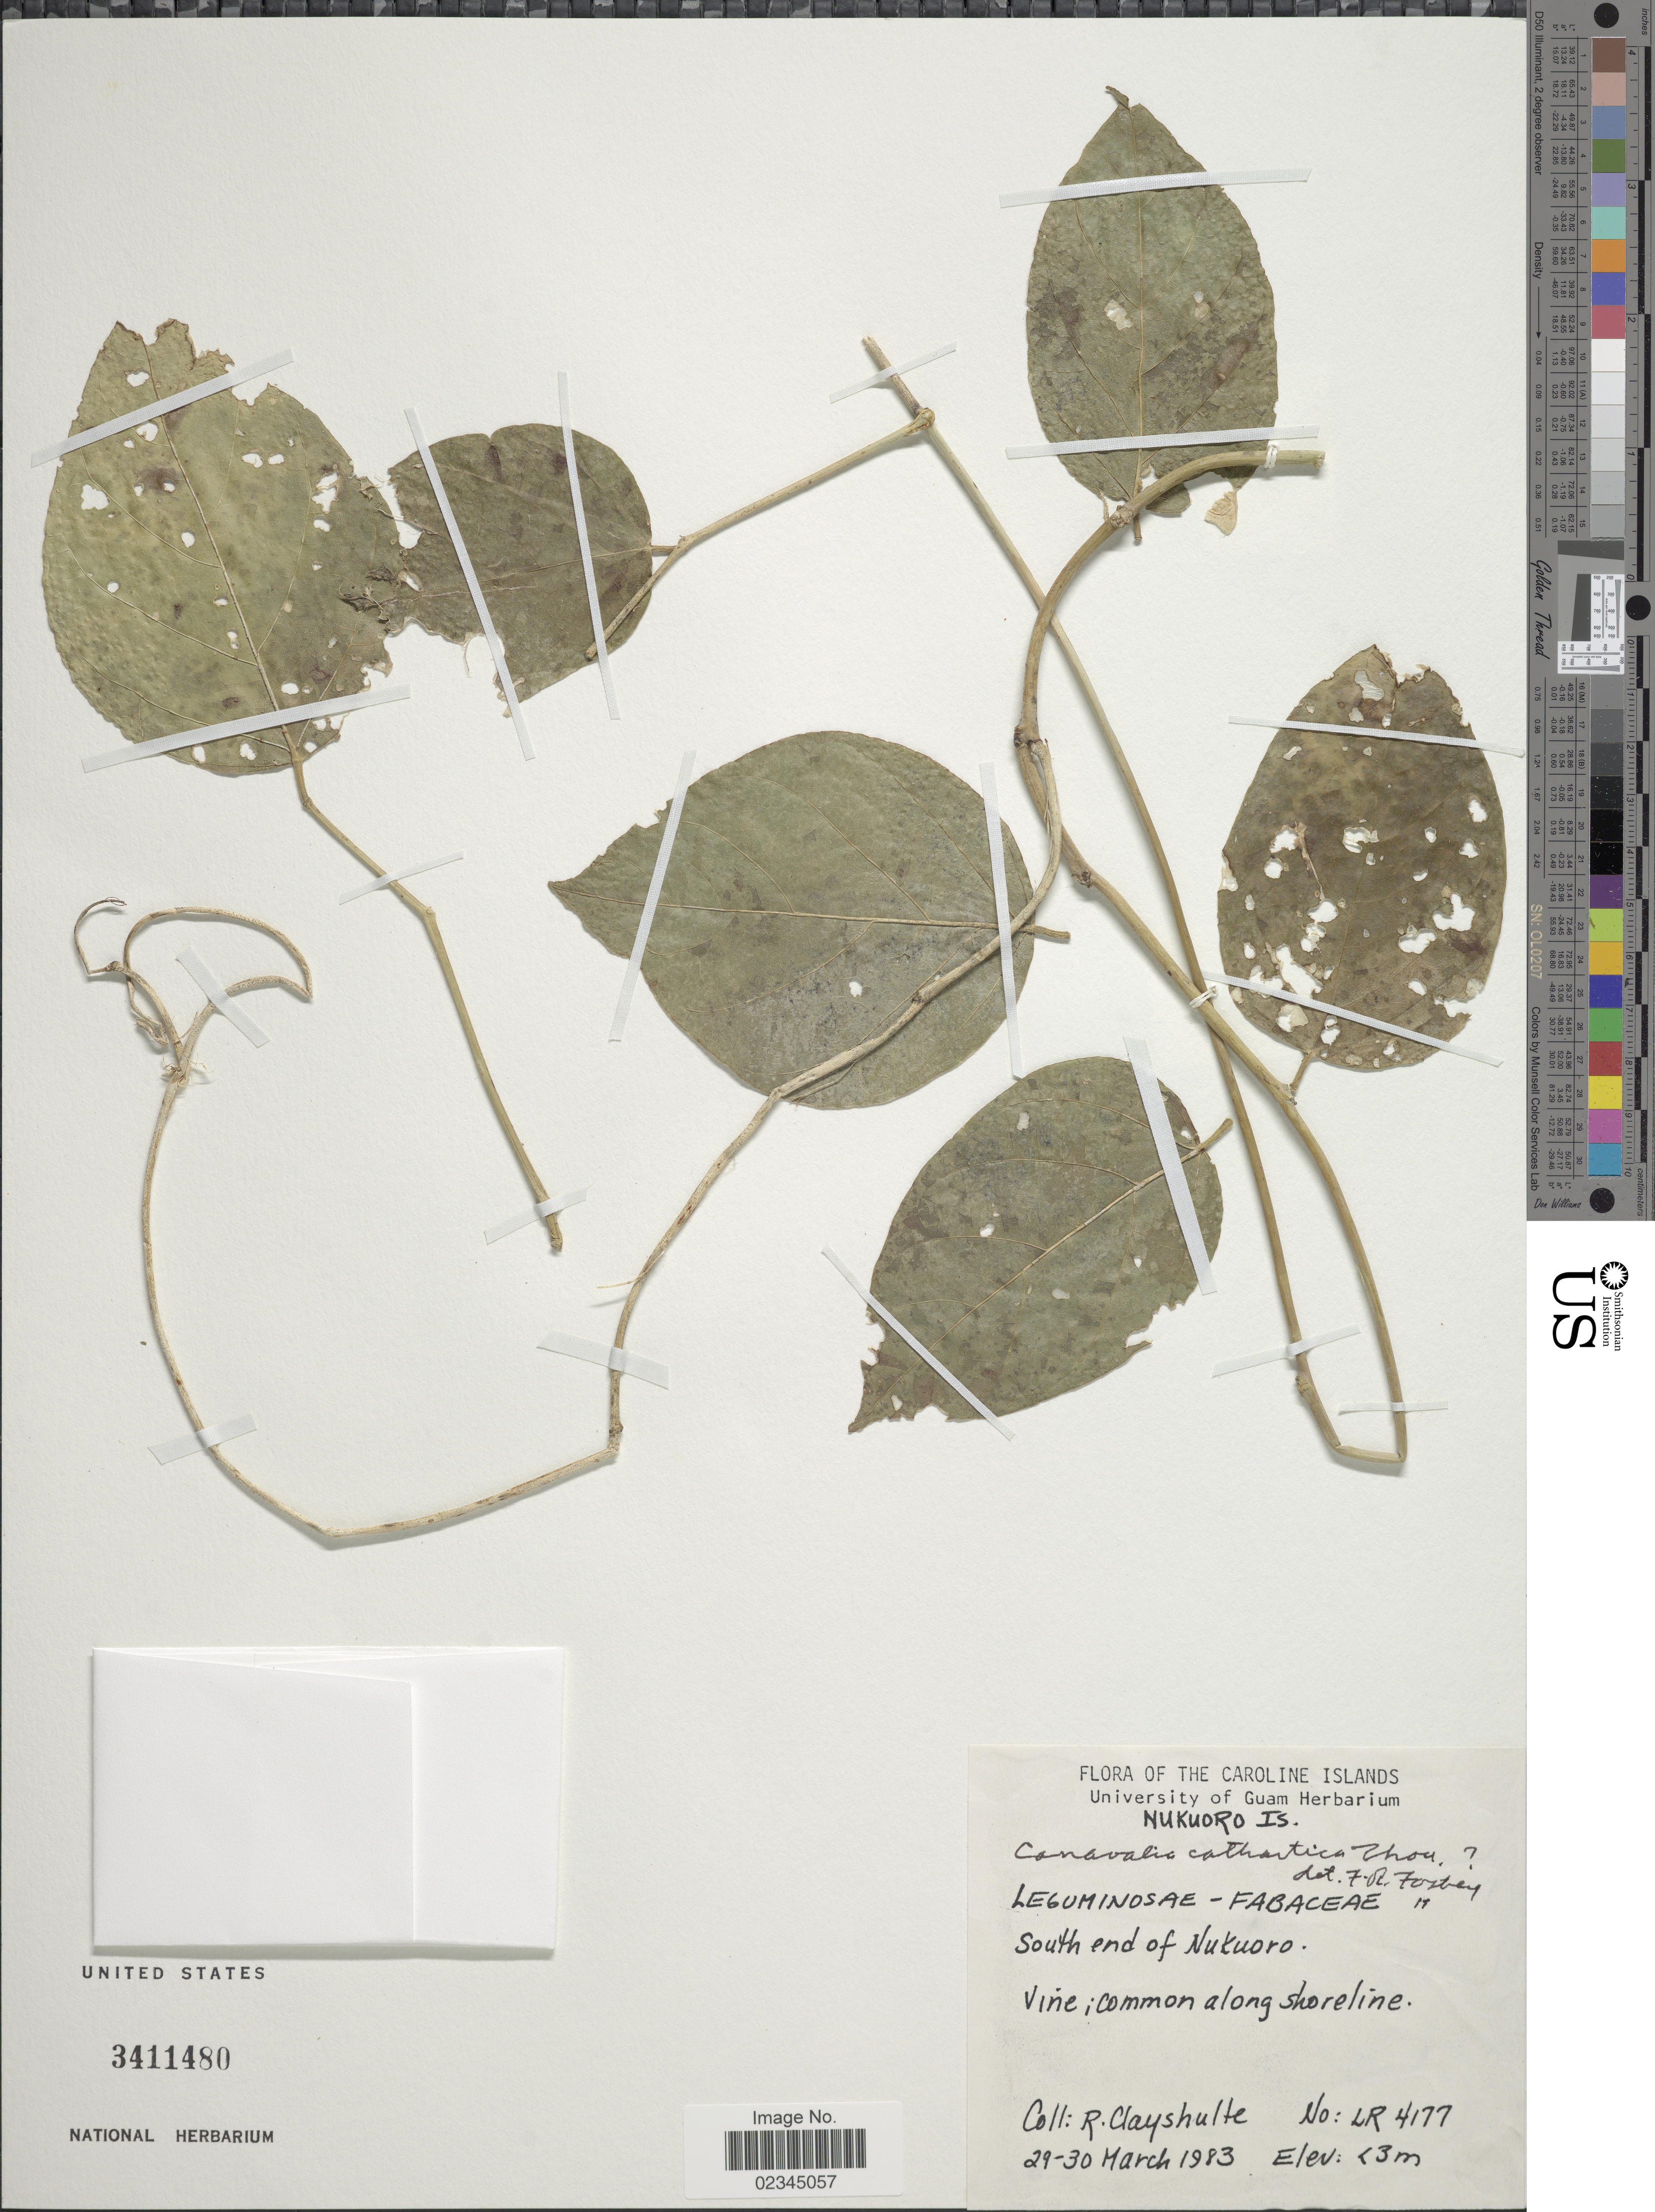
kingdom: Plantae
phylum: Tracheophyta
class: Magnoliopsida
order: Fabales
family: Fabaceae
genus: Canavalia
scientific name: Canavalia cathartica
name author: Thouars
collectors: R. Clayshulte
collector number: LR4177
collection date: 1983-03-29/1983-03-30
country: Micronesia, Federated States of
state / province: Pohnpei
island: Nukuoro Atoll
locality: Caroline Islands, Nukuoro Is. South end of Nukuoro.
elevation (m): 3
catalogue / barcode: US 3411480